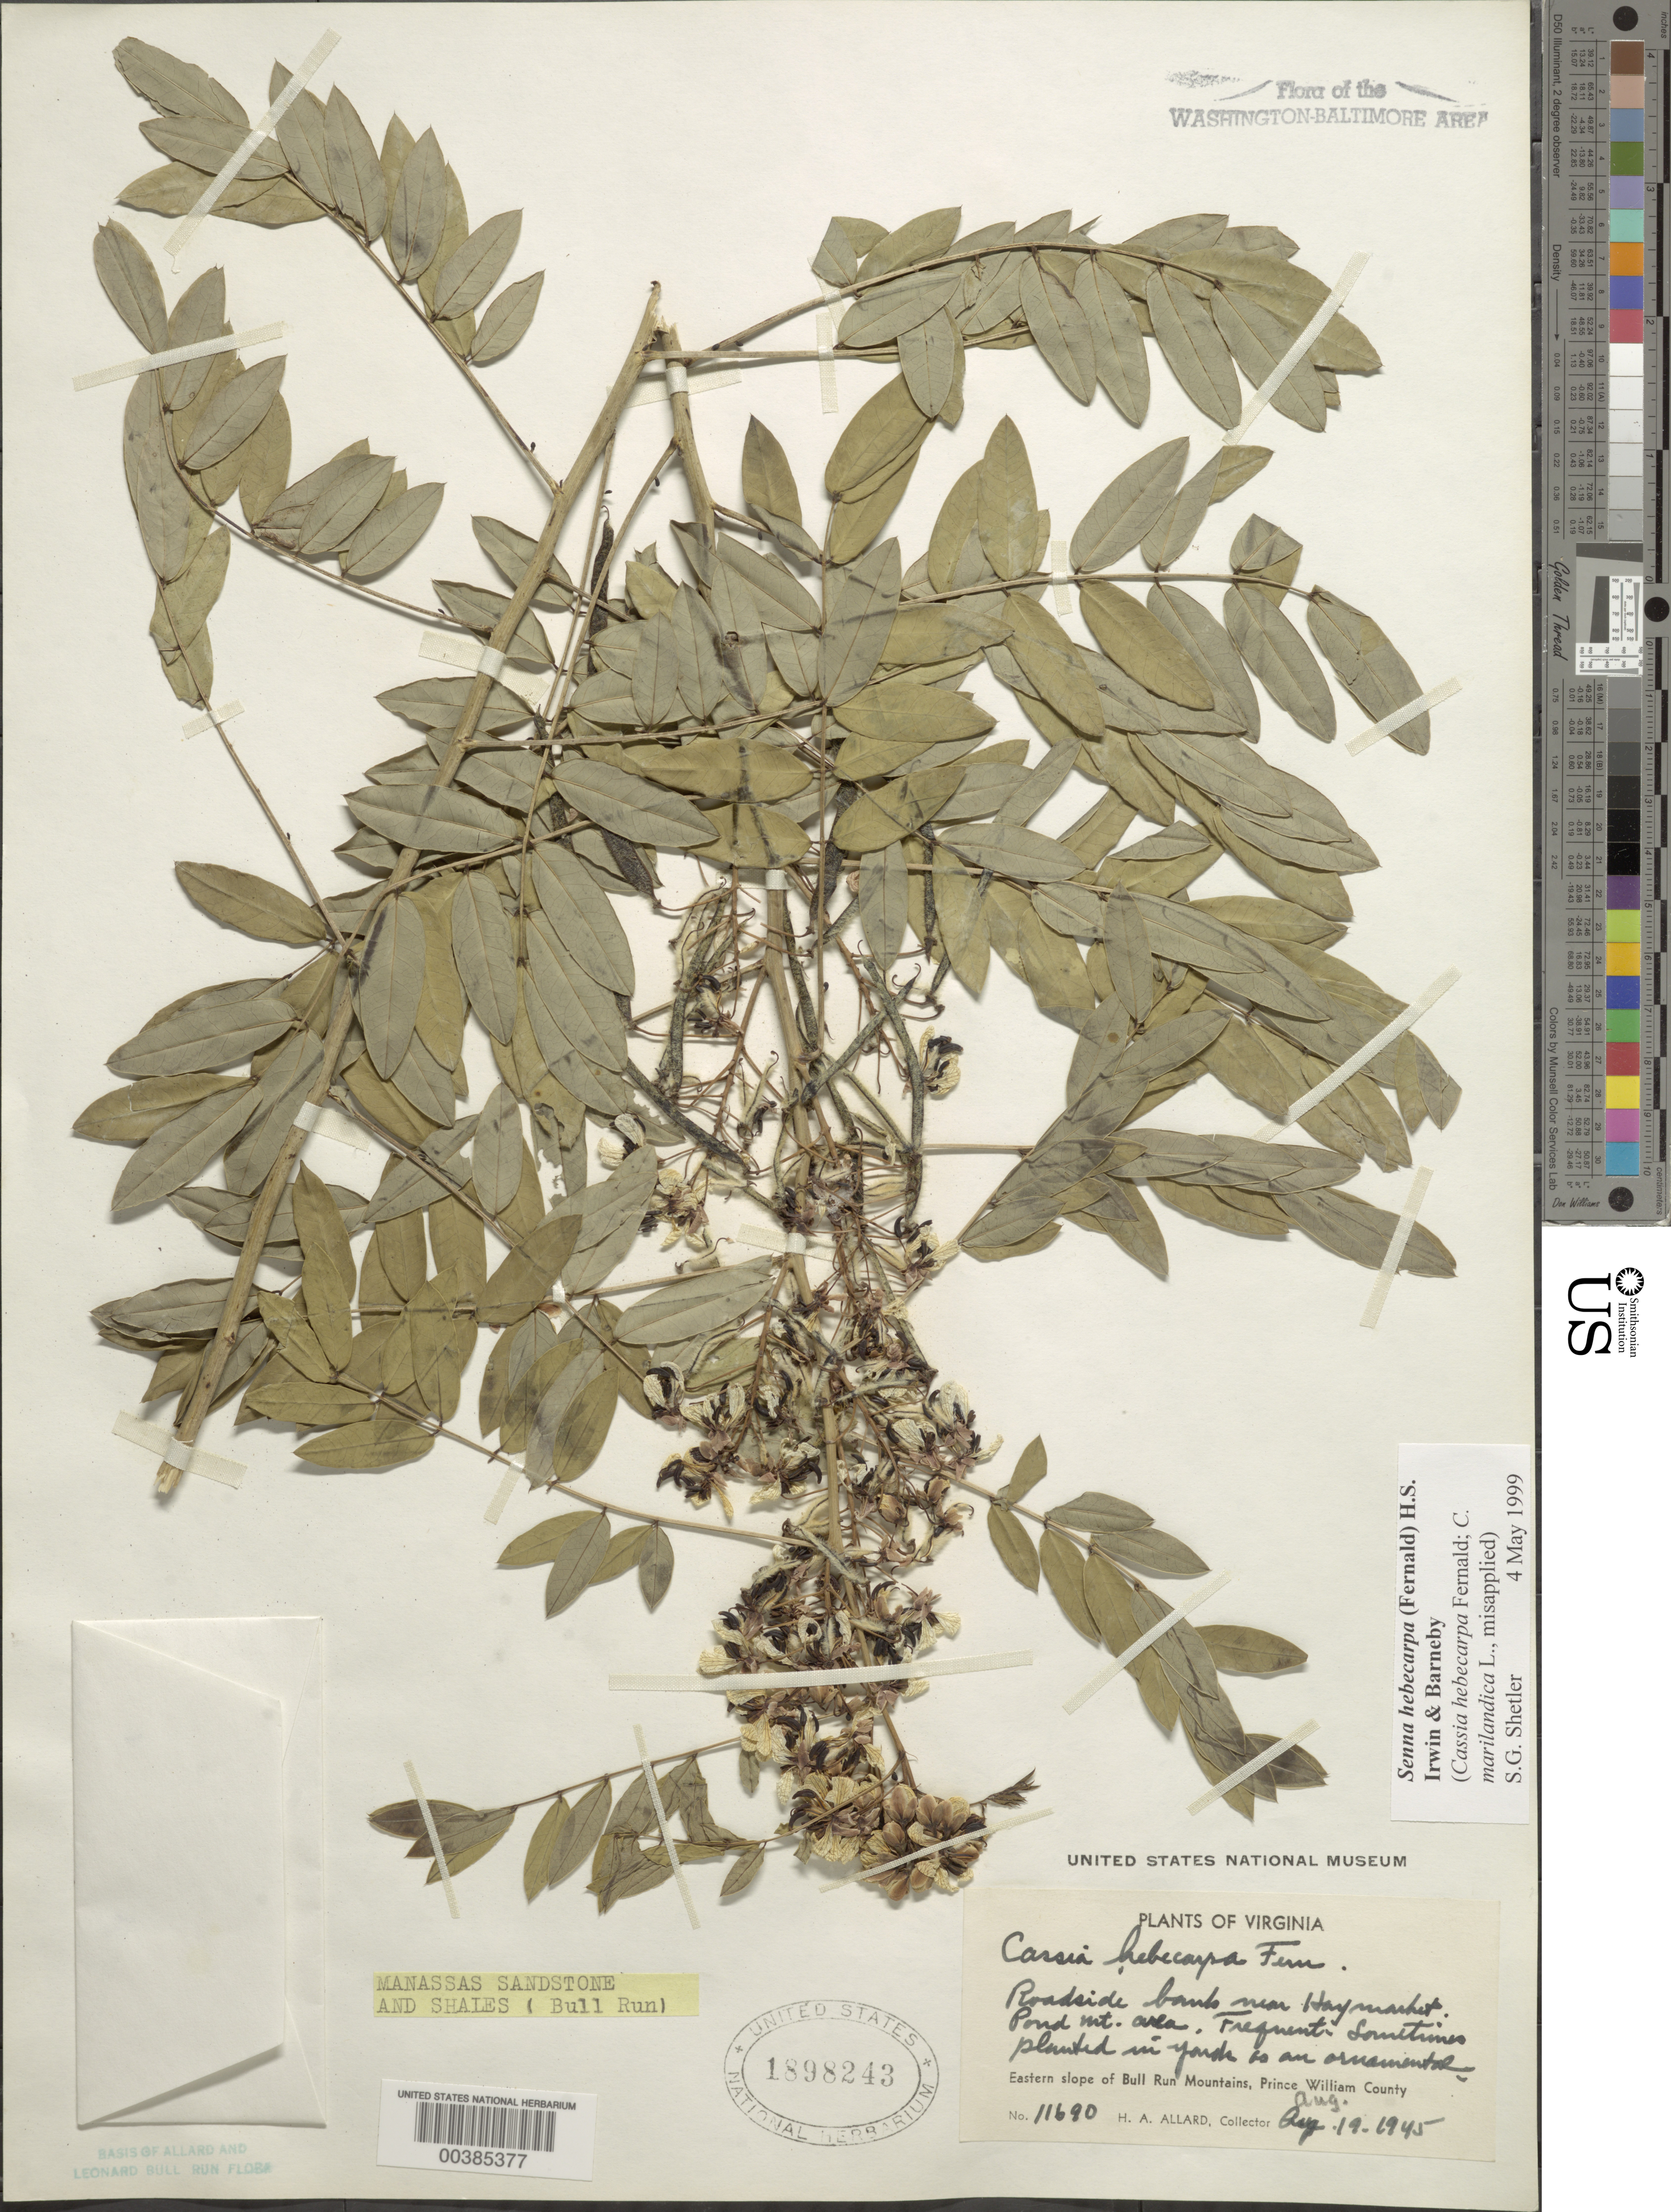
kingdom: Plantae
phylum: Tracheophyta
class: Magnoliopsida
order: Fabales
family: Fabaceae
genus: Senna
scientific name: Senna hebecarpa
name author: (Fernald) H.S. Irwin & Barneby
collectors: H. A. Allard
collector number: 11690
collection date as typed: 19 Aug 1945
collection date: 1945-08-19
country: United States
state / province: Virginia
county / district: Prince William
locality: Haymarket, Pond Mountain area, Bull Run Mt. Bull Run Mts.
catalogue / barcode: US 1898243